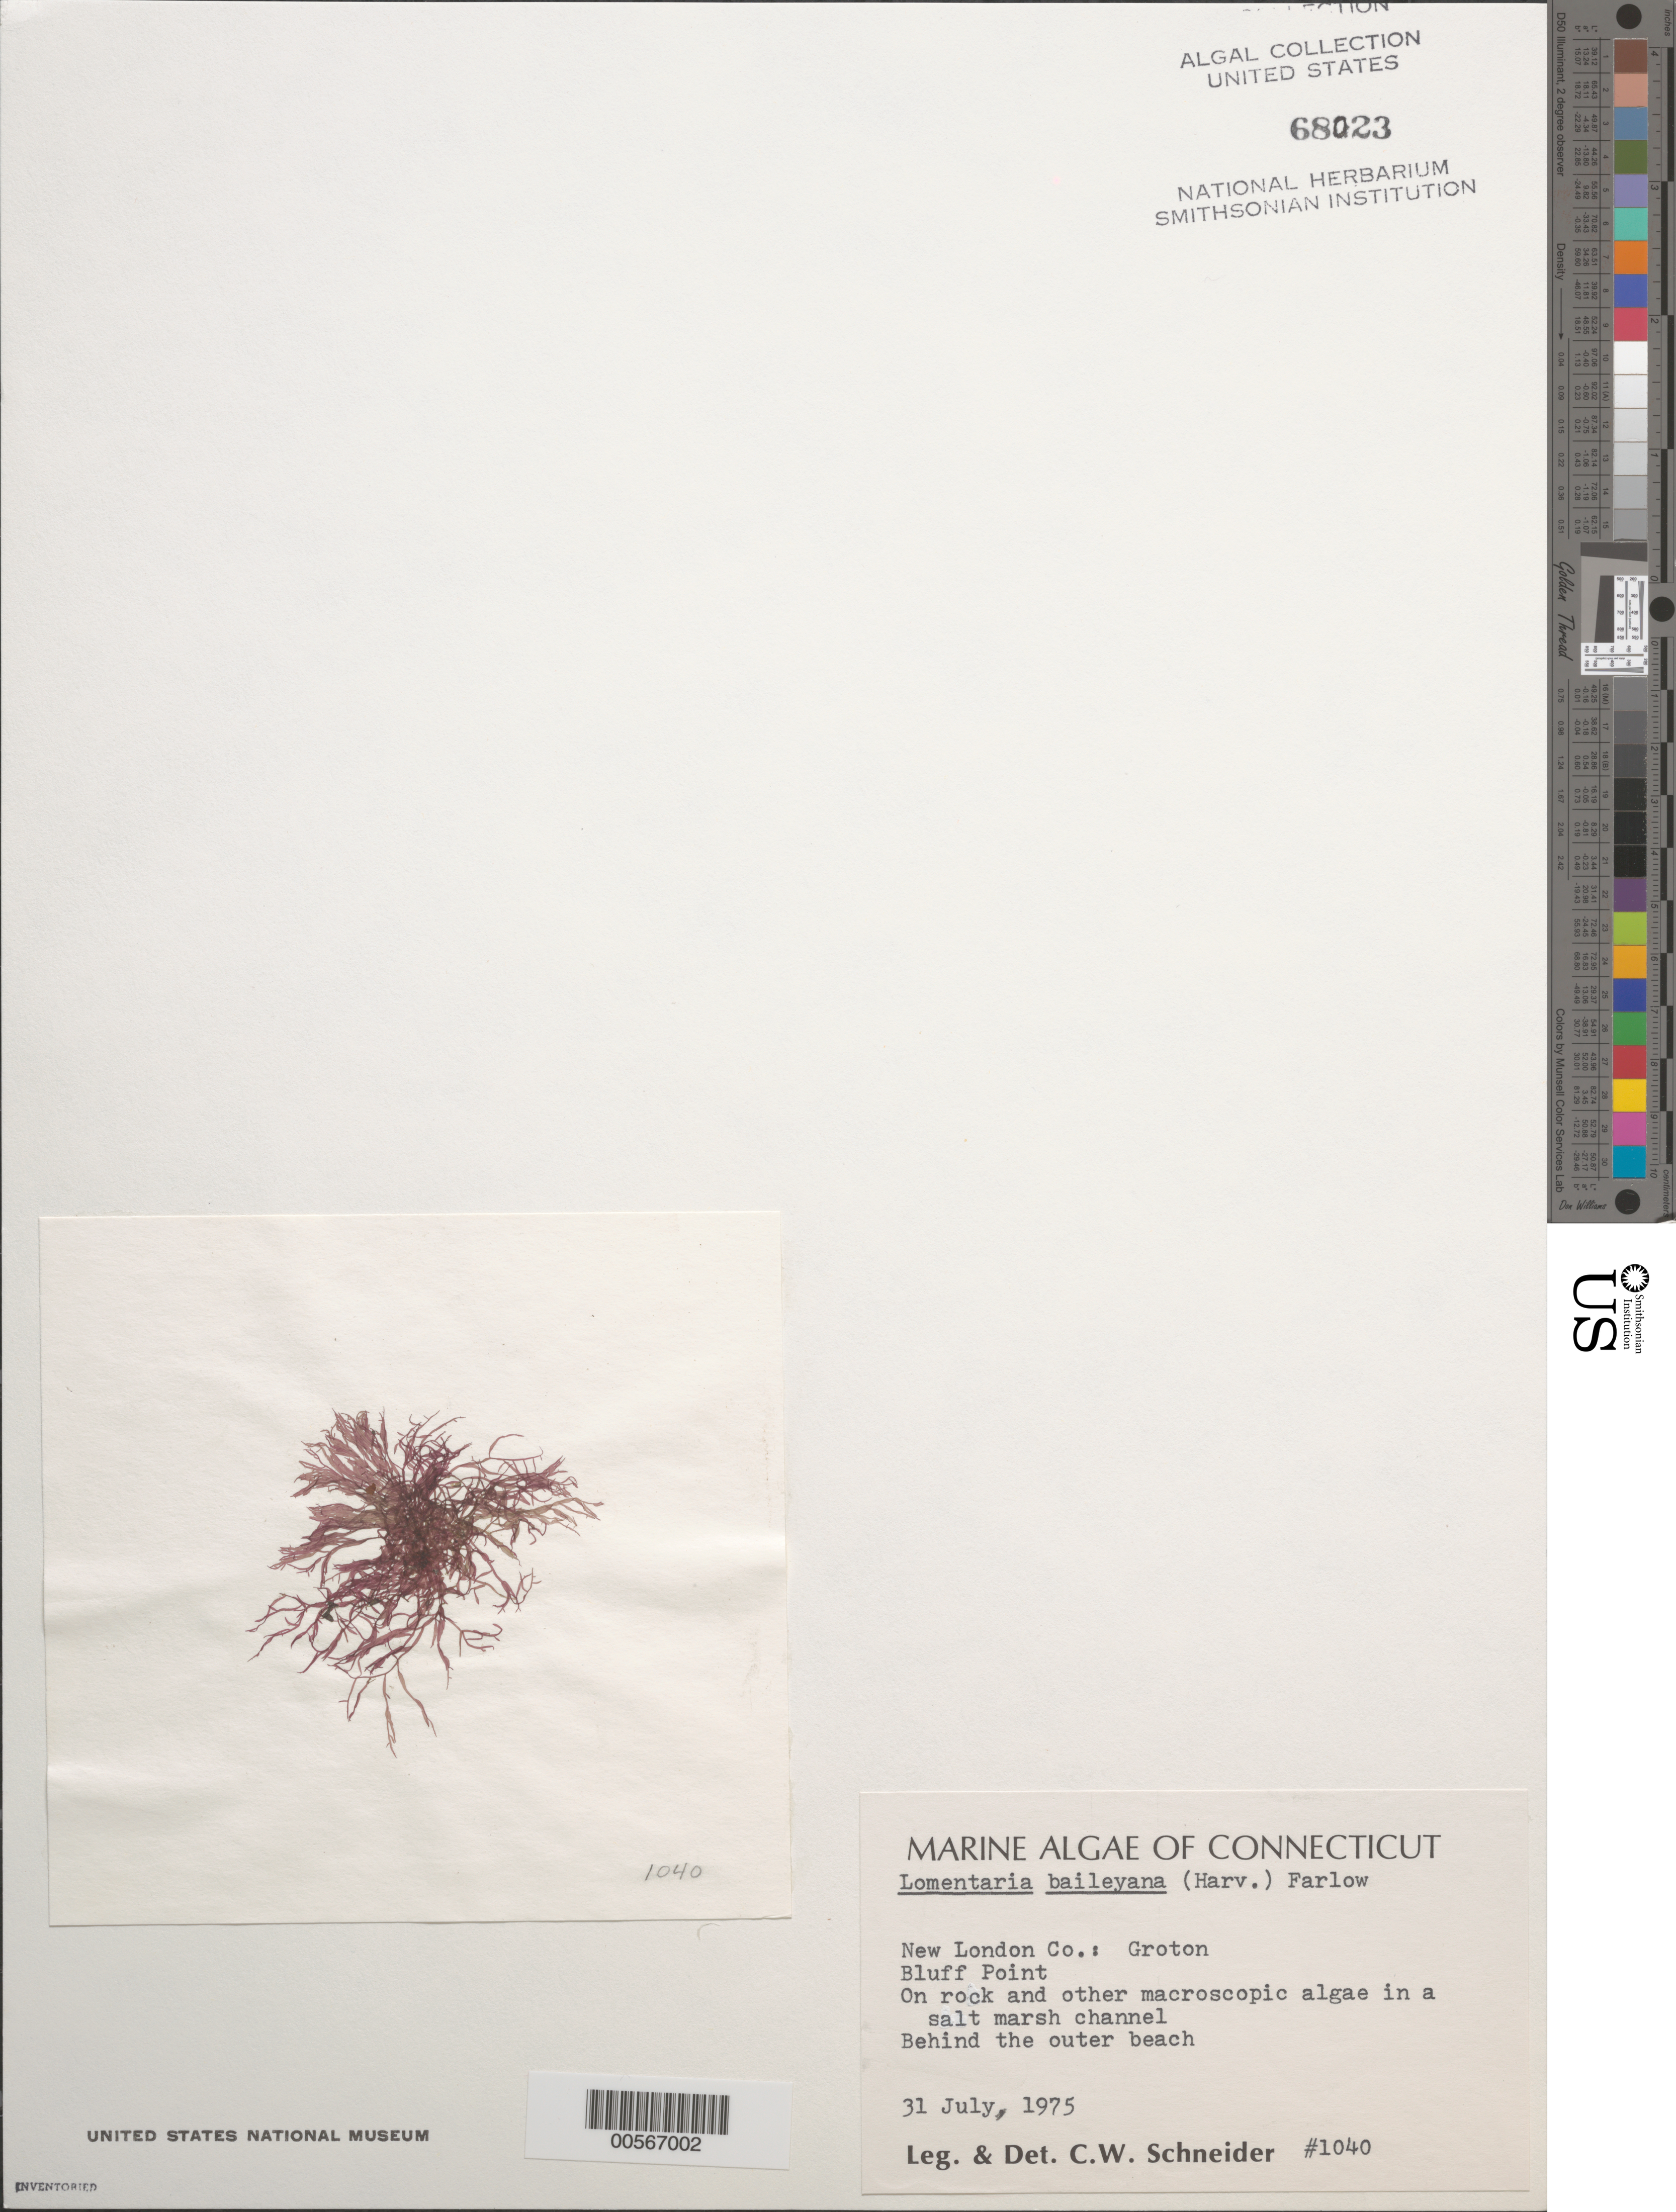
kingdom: Plantae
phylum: Rhodophyta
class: Florideophyceae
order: Rhodymeniales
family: Lomentariaceae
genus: Hooperia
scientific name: Hooperia divaricata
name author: (Durant) M.J. Wynne et al.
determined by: Algae name updating Project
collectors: C. W. Schneider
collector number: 1040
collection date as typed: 31 Jul 1975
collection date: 1975-07-31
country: United States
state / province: Connecticut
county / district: New London County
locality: Bluff Point, Groton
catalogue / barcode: US 68023